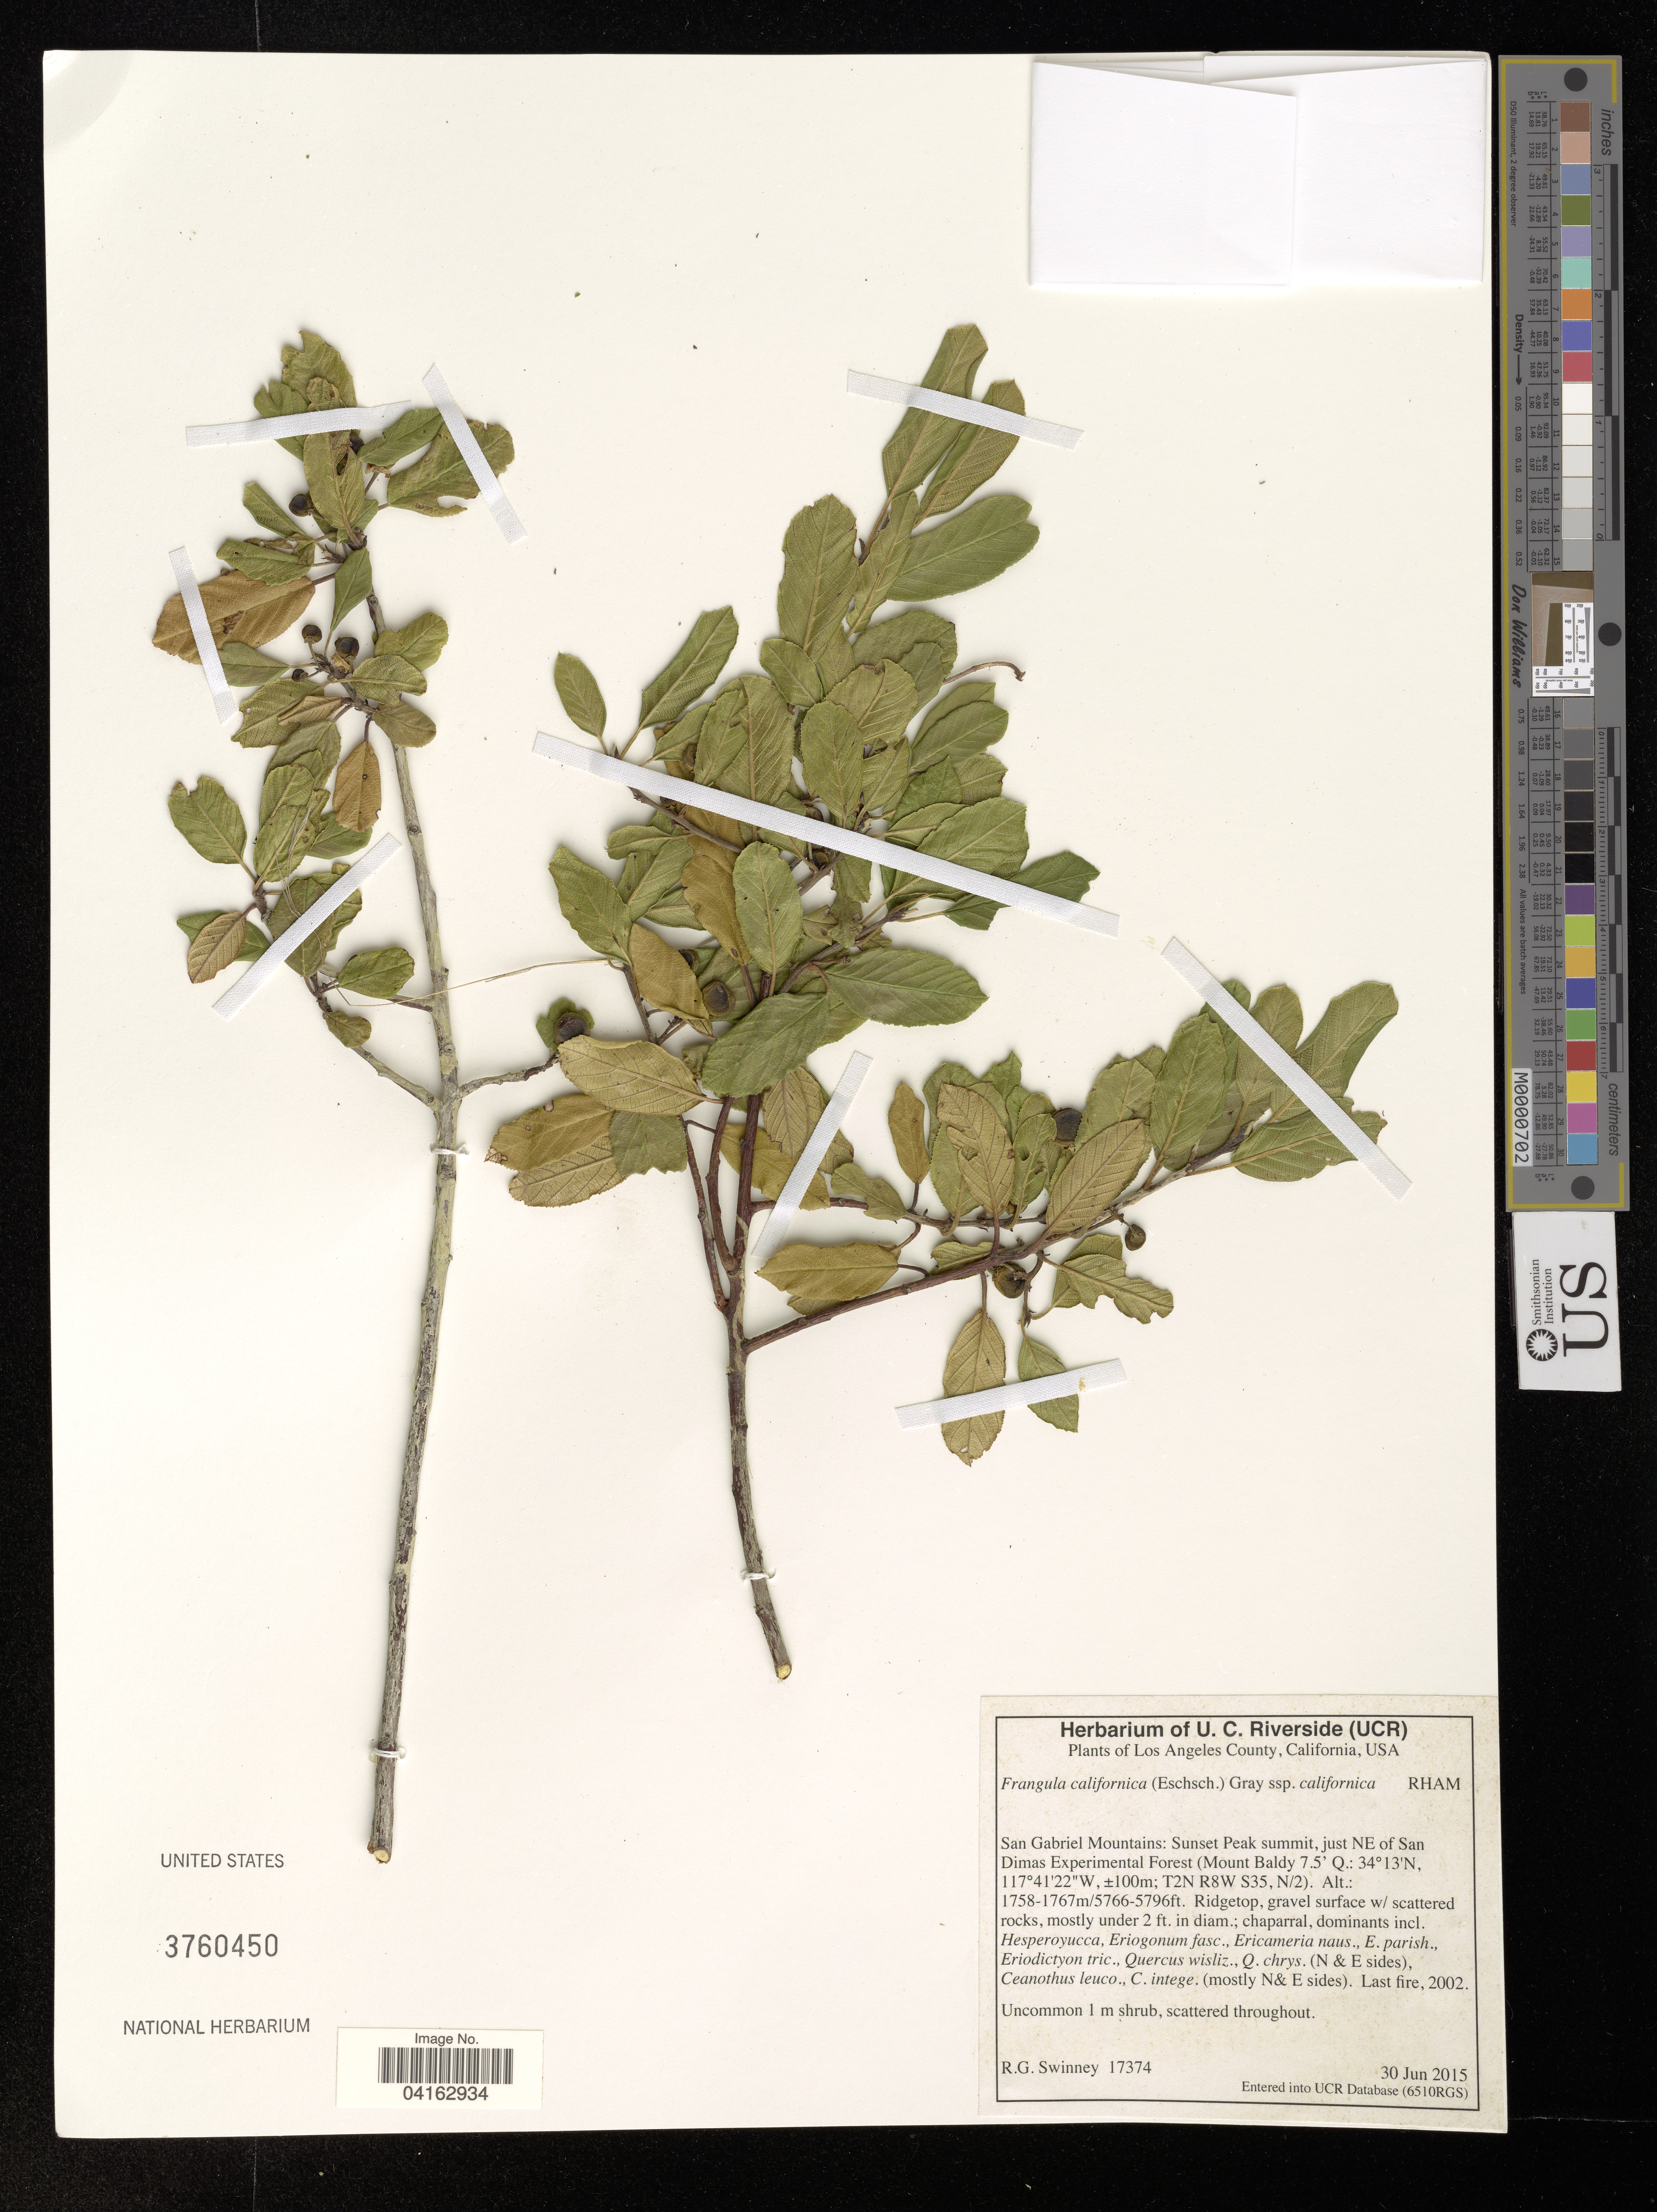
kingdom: Plantae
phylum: Tracheophyta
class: Magnoliopsida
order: Rosales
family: Rhamnaceae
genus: Frangula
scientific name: Frangula californica subsp. californica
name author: (Eschsch.) A. Gray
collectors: R. Swinney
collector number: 17374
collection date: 2015-06-30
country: United States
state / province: California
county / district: Los Angeles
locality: Los Angeles County. San Gabriel Mountains: Sunset Peak summit, just NE of San Dimas Experimental Forest (Mount Baldy 7.5', ±100 m; T2N R8W S35, N/2.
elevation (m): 1758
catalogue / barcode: US 3760450